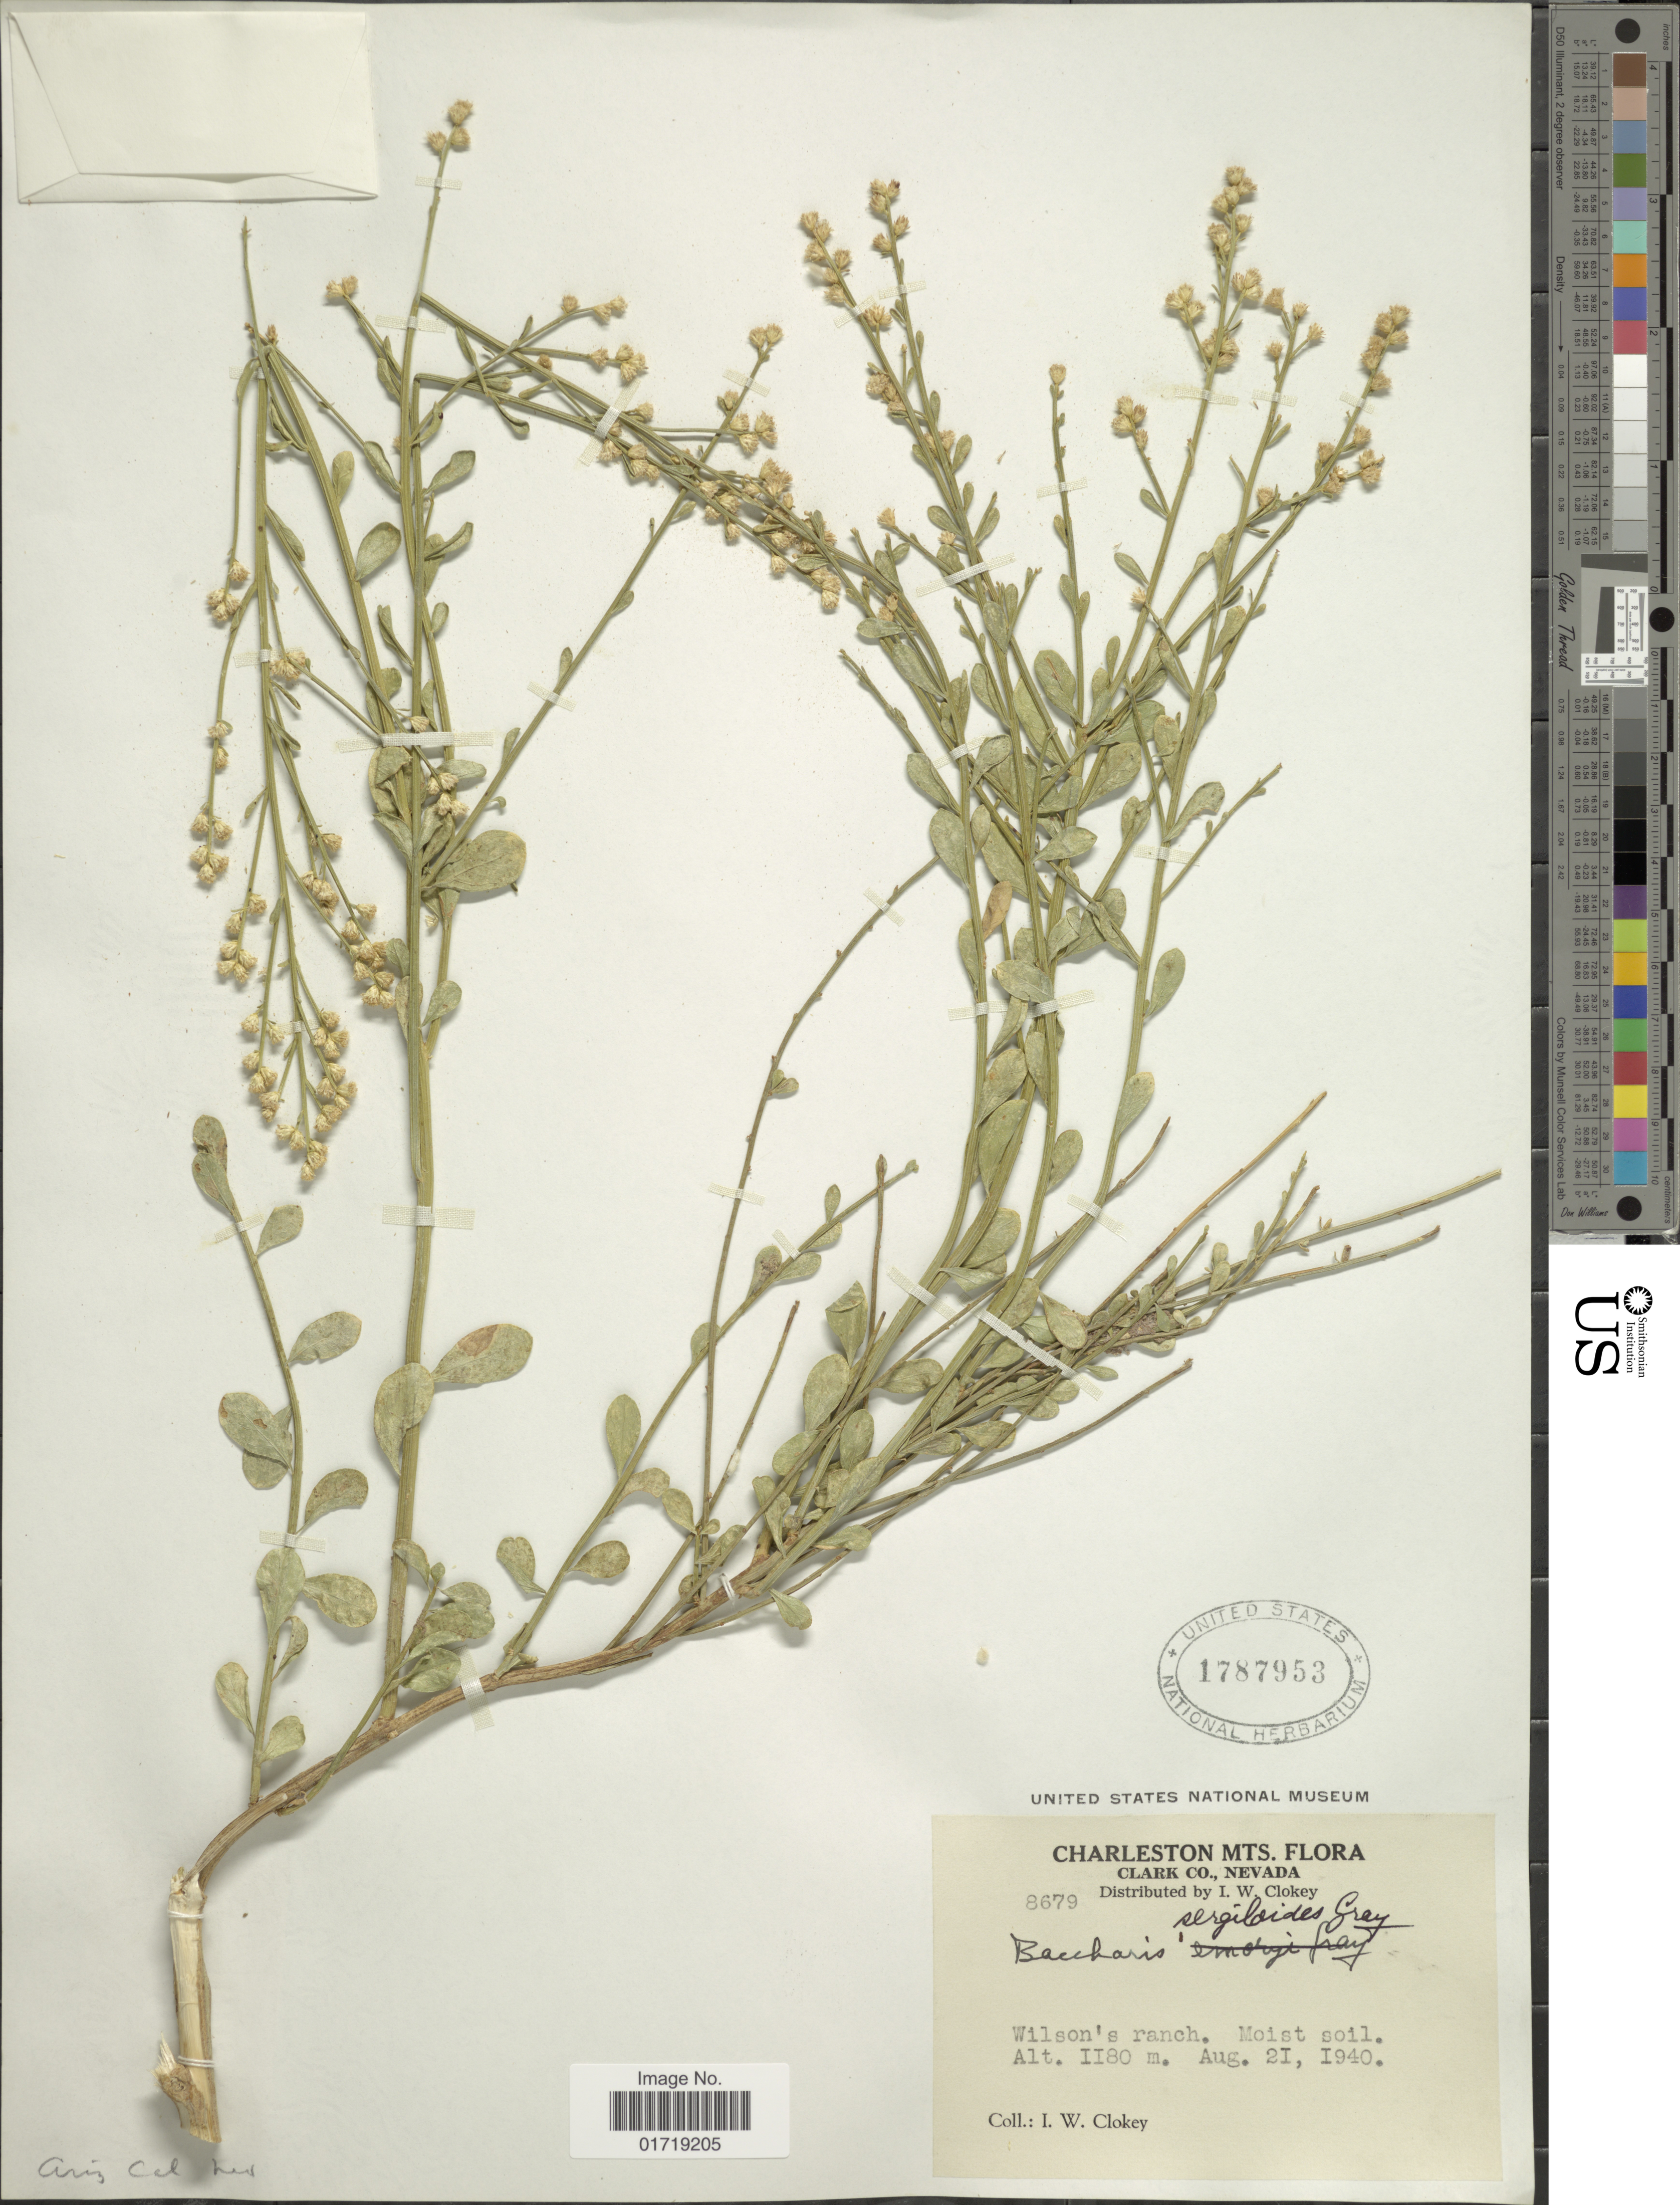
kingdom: Plantae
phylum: Tracheophyta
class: Magnoliopsida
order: Asterales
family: Asteraceae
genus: Baccharis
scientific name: Baccharis sergiloides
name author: A. Gray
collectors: I. W. Clokey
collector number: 8679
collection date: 1940-08-21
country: United States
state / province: Nevada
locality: Charleston Mts., Clark Co., Nevada, Wilson' s Ranch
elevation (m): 1180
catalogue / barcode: US 1787953